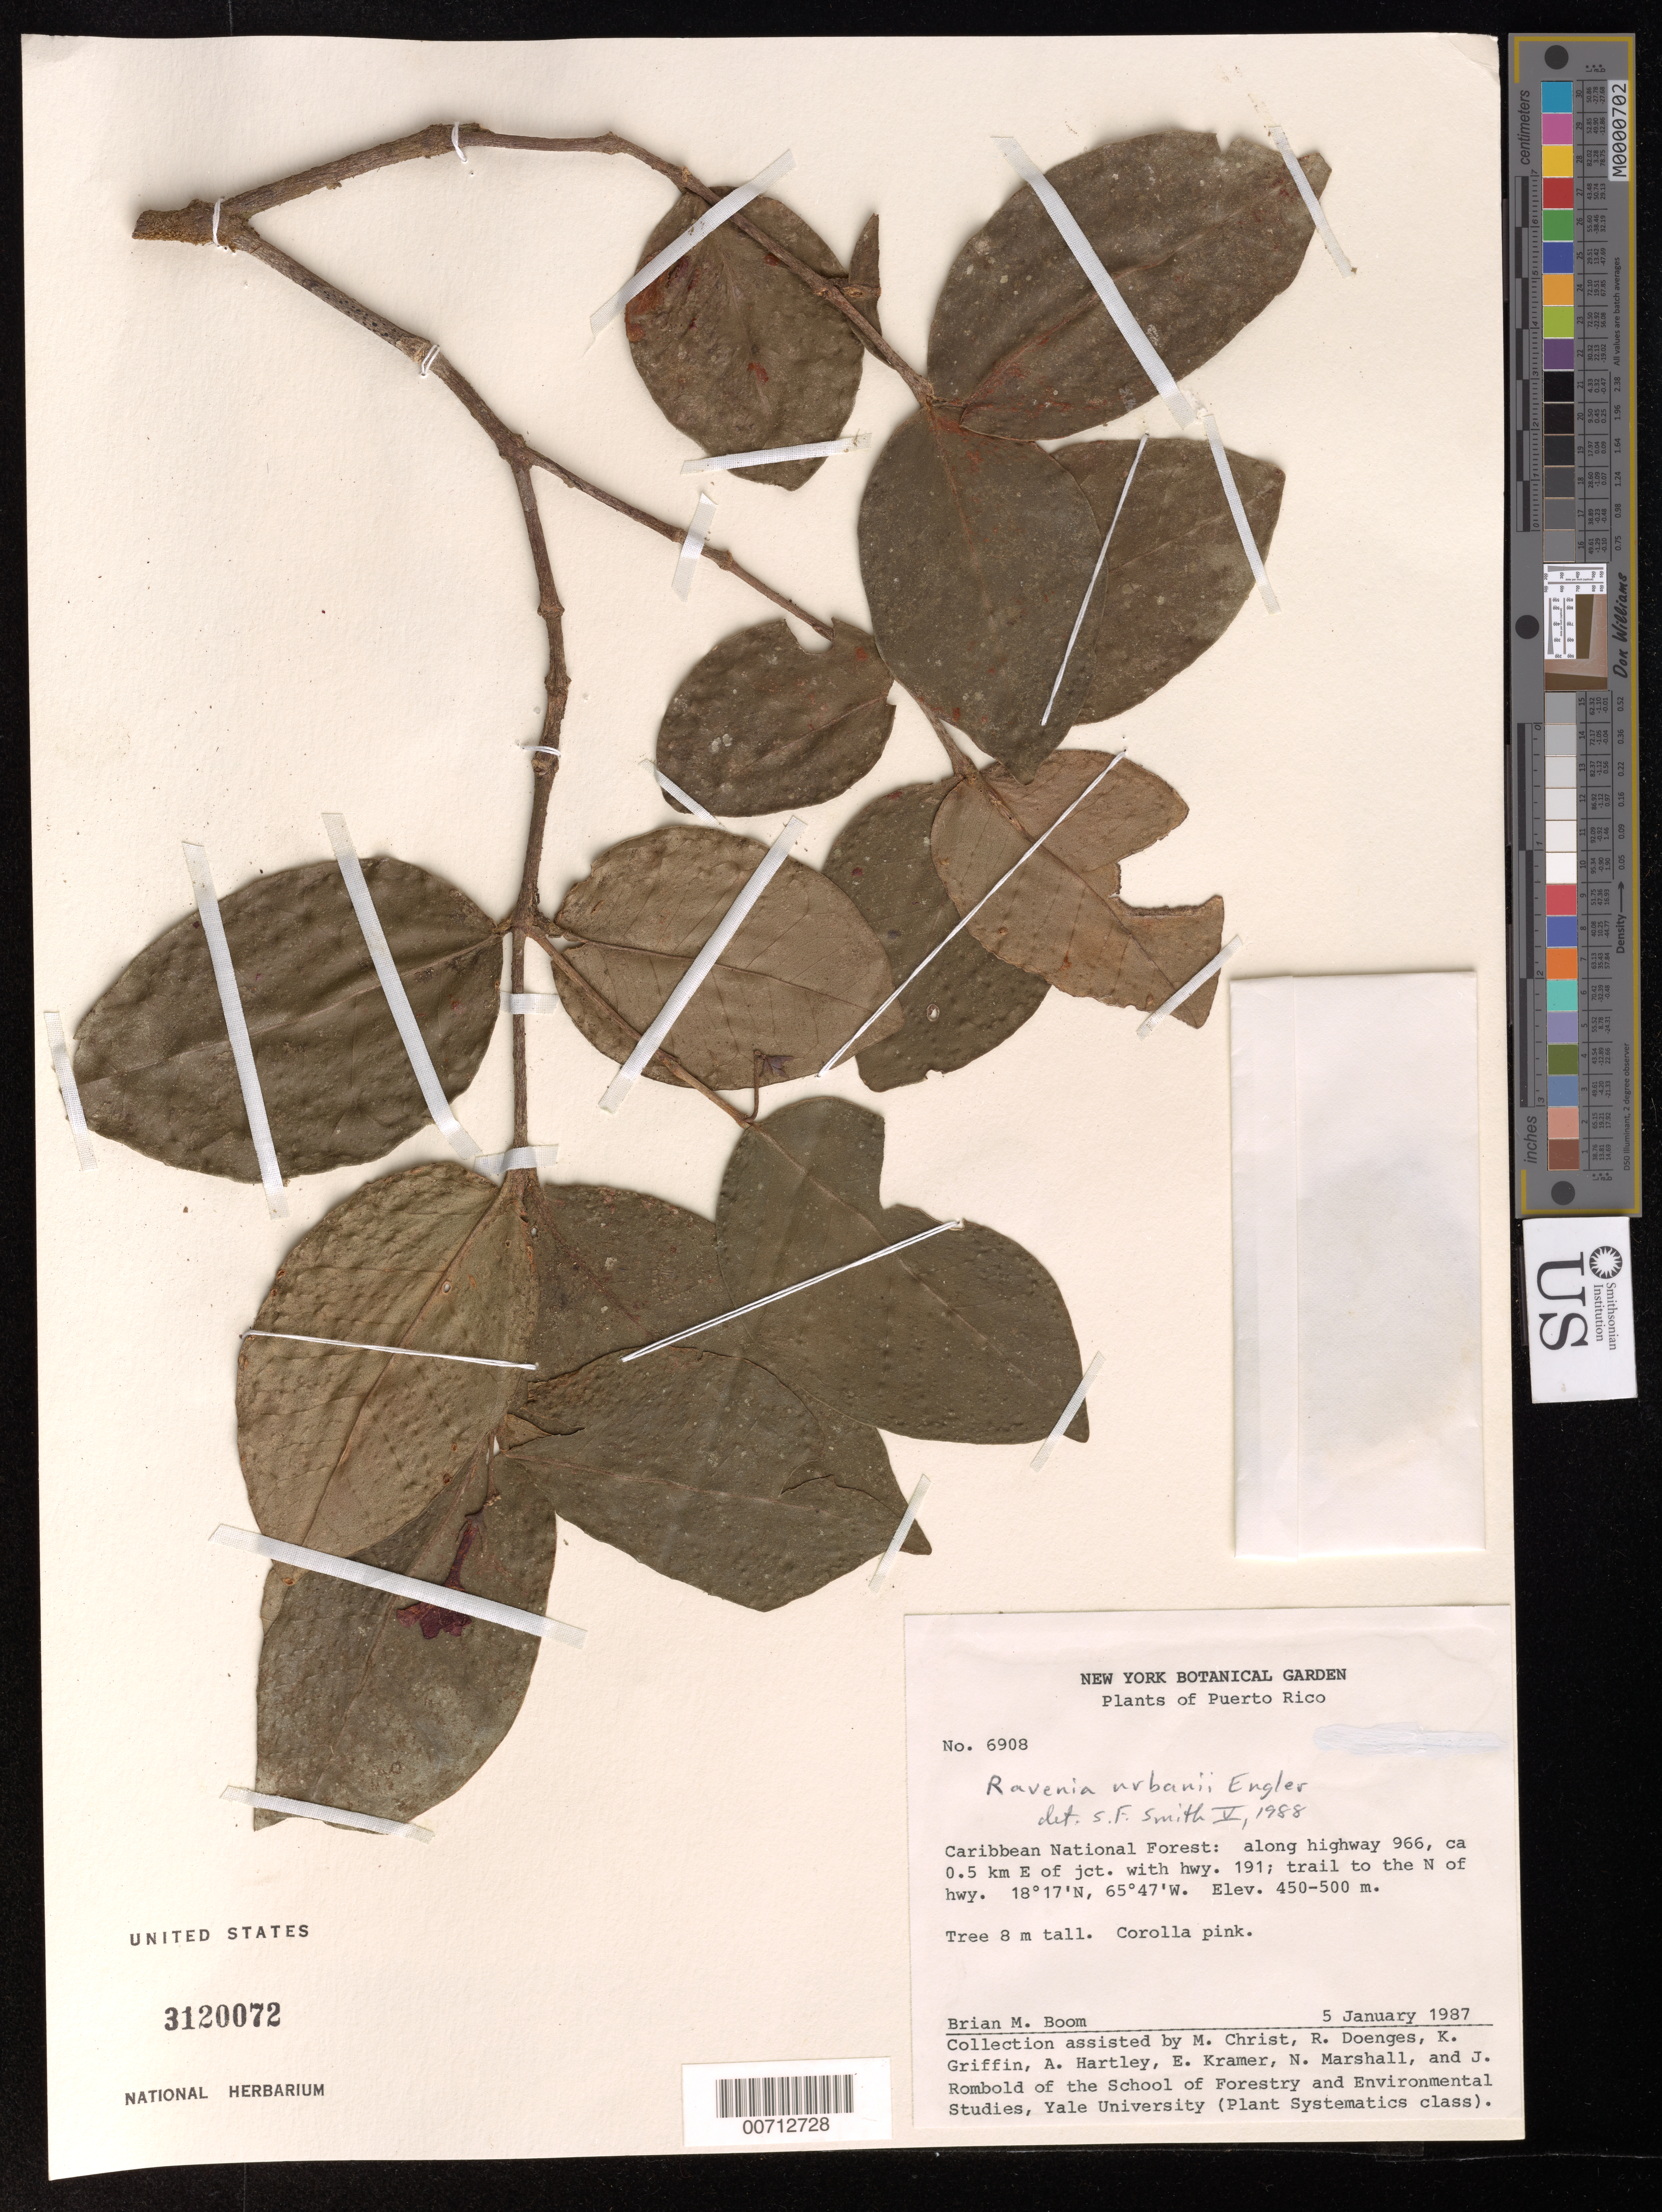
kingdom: Plantae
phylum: Tracheophyta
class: Magnoliopsida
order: Sapindales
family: Rutaceae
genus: Ravenia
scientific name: Ravenia urbani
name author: Engl.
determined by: Smith, Stephen F., (US), NMNH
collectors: B. M. Boom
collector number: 6908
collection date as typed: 05 Jan 1987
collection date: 1987-01-05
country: Puerto Rico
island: Puerto Rico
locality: Caribbean National Forest: along hwy 966, ca. 0.5 km E of jct with hwy 191; trail to N of hwy.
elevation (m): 450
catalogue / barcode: US 3120072